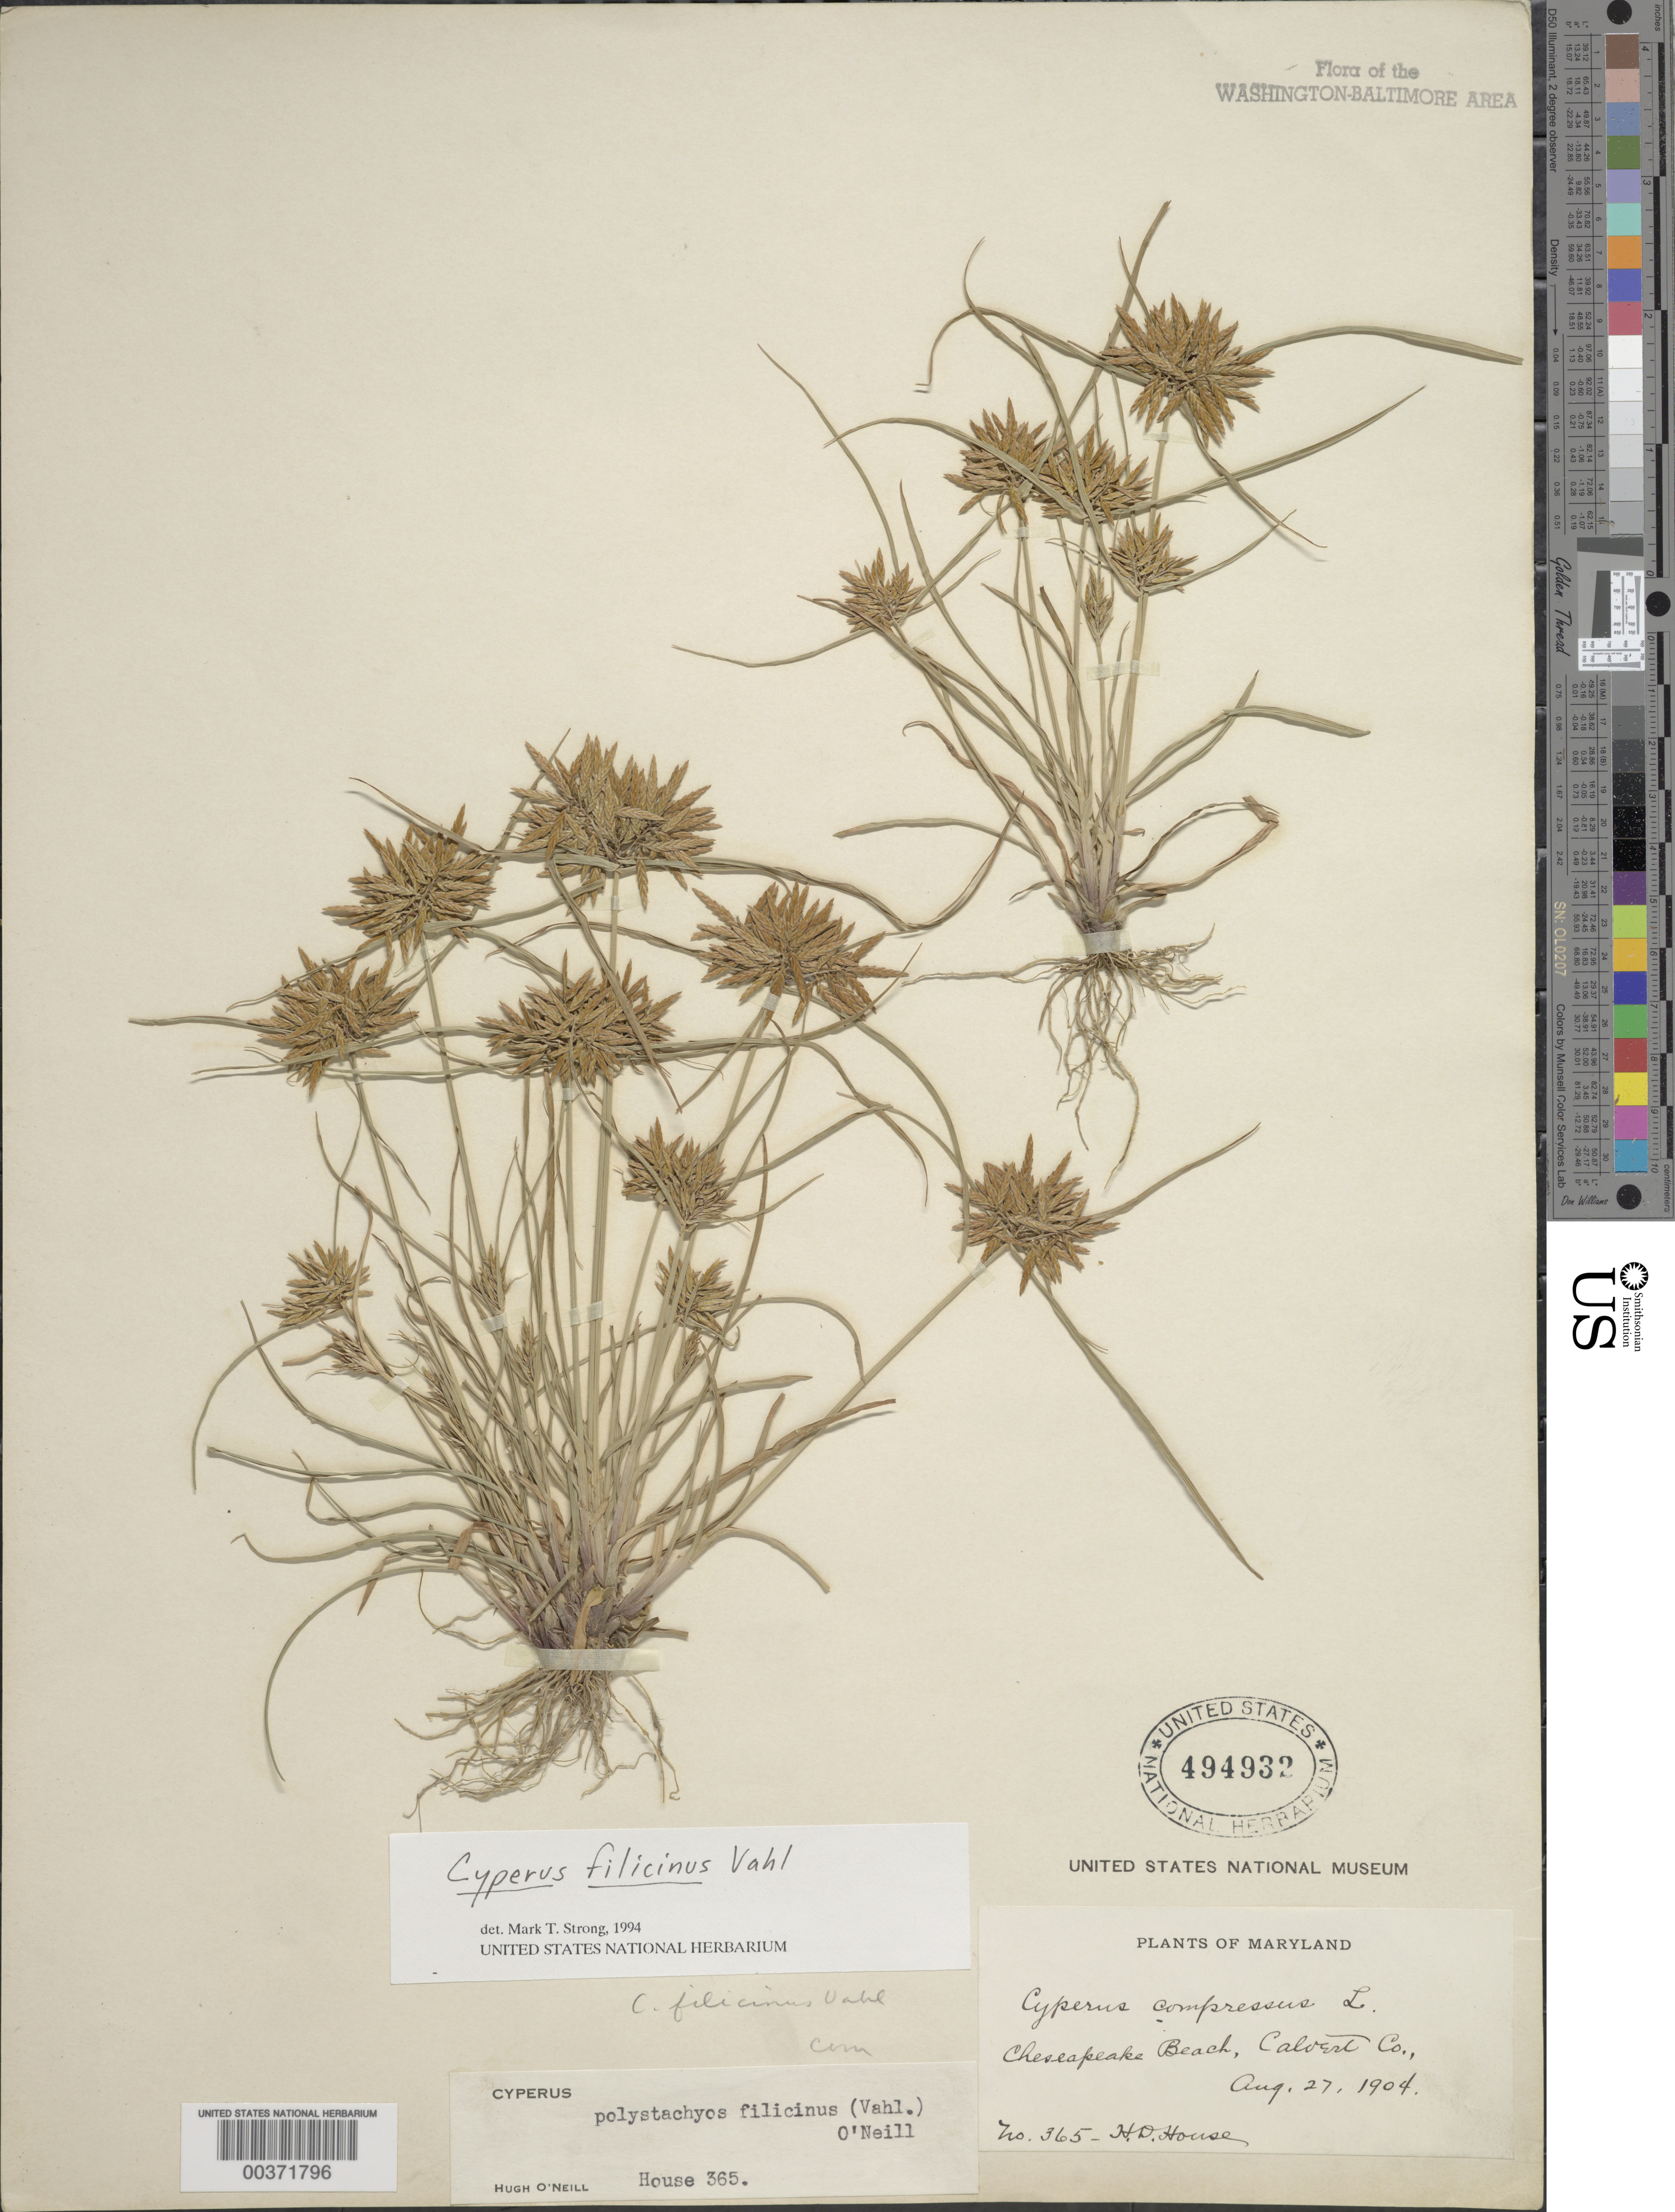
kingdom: Plantae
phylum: Tracheophyta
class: Liliopsida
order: Poales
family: Cyperaceae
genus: Cyperus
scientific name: Cyperus filicinus Vahl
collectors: H. D. House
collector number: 365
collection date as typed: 27 Aug 1904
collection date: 1904-08-27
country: United States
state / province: Maryland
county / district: Calvert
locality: Chesapeake Beach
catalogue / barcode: US 494932